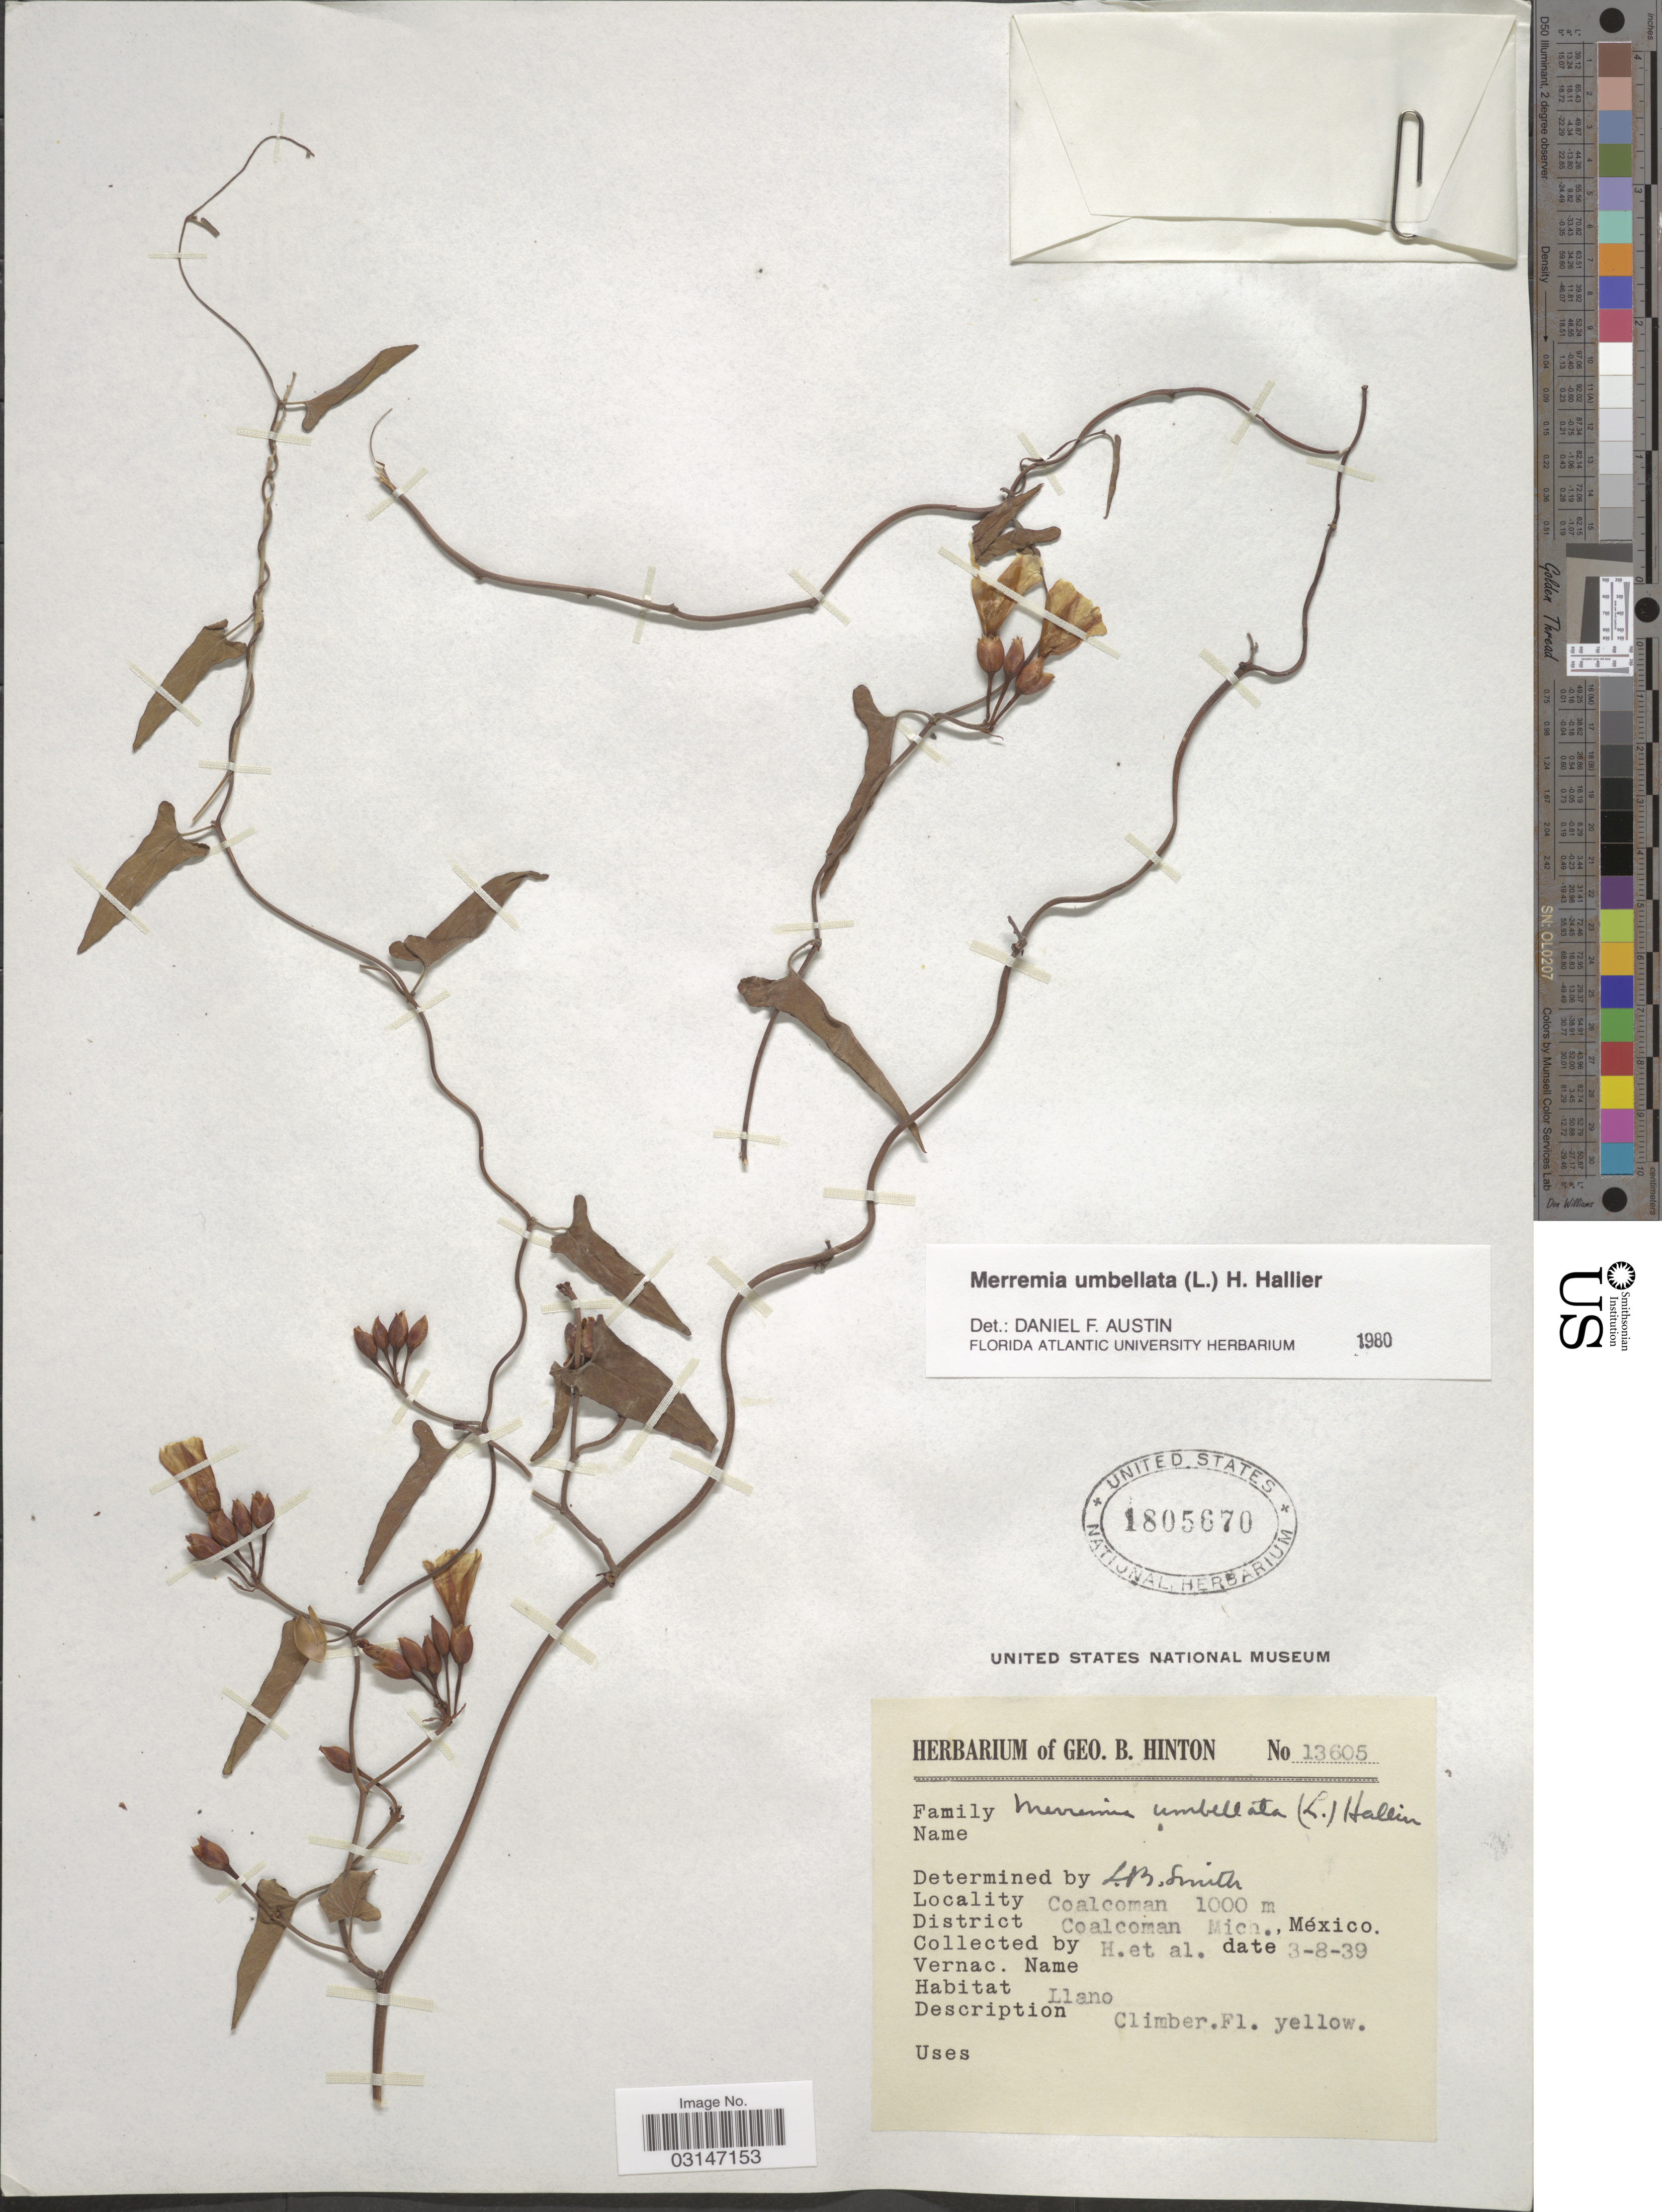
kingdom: Plantae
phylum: Tracheophyta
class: Magnoliopsida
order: Solanales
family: Convolvulaceae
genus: Camonea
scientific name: Camonea umbellata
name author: (L.) A. R. Simões & Staples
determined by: Strong, Mark T., (BOT), Smithsonian Institution - National Museum of Natural History (UNITED STATES)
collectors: G. B. Hinton & et al.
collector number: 13605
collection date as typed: Transcribed d/m/y: 3/8/39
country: Mexico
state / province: Michoacán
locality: Coalcoman, District Coalcoman.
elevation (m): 1000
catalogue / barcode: US 1805670